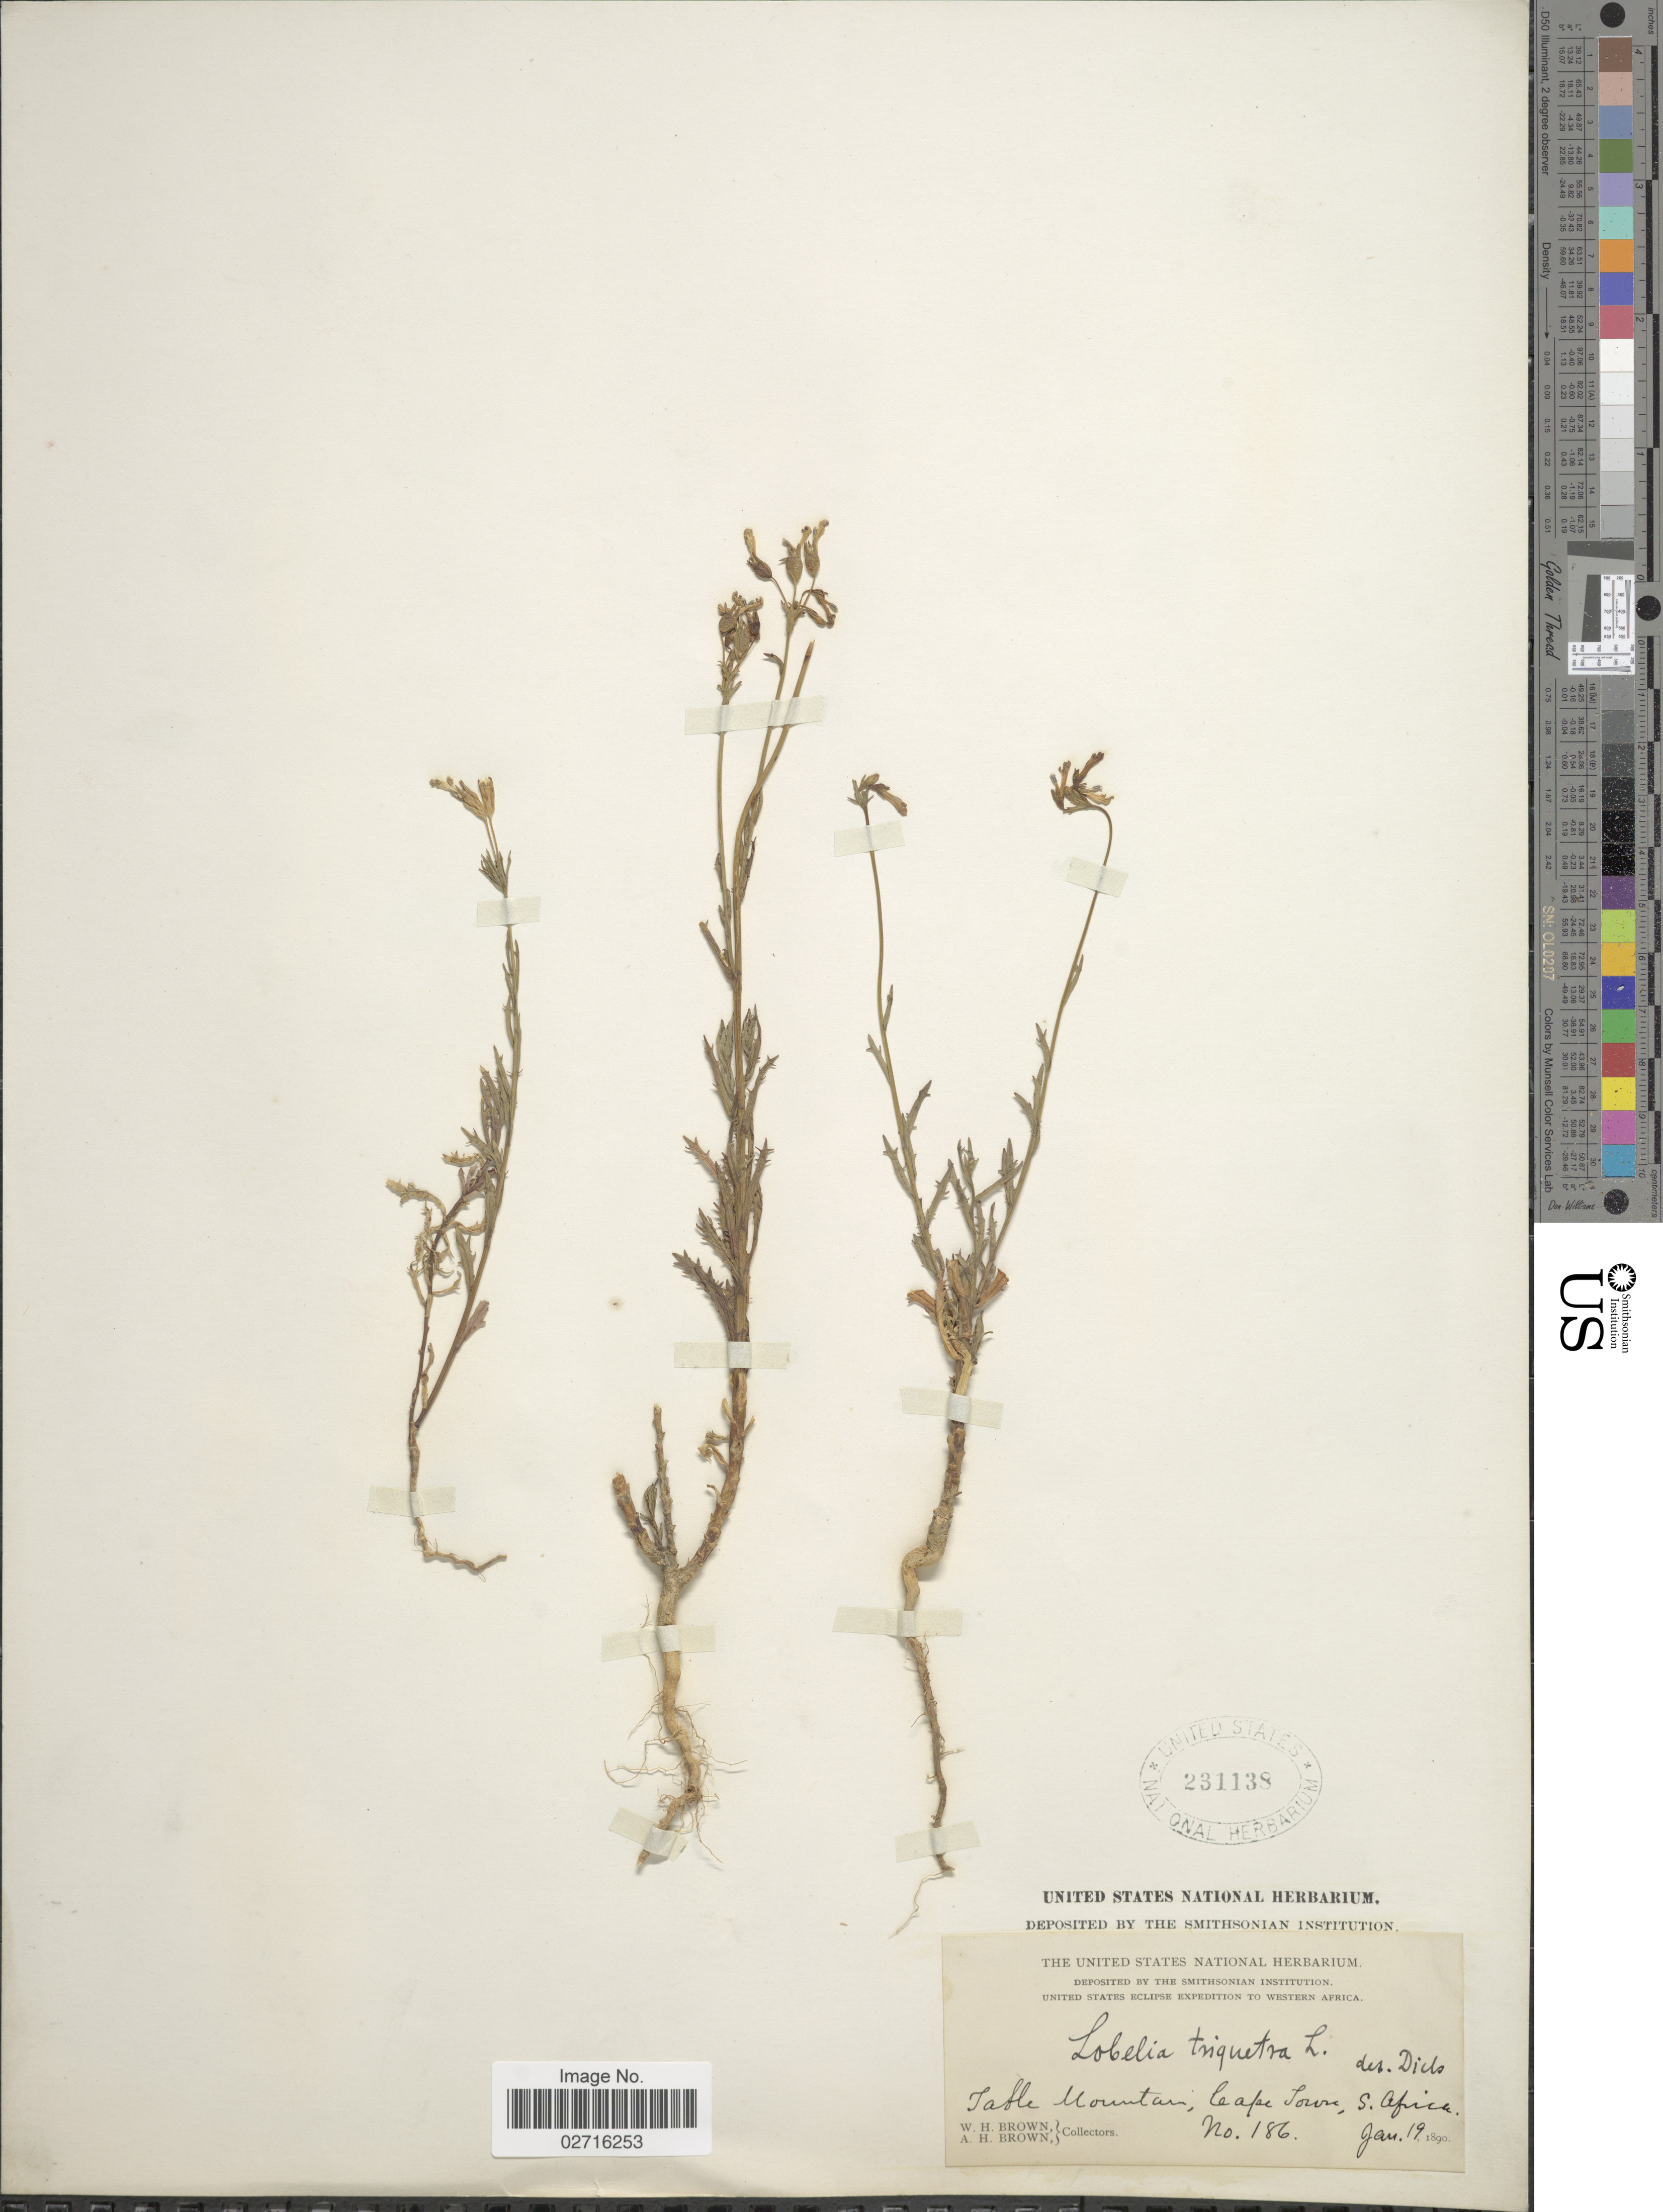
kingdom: Plantae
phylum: Tracheophyta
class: Magnoliopsida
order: Asterales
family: Campanulaceae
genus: Lobelia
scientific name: Lobelia triquetra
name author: L.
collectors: W. H. Brown & A. H. Brown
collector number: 186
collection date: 1890-01-19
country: South Africa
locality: Table Mountain, Cape Town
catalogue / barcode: US 231138